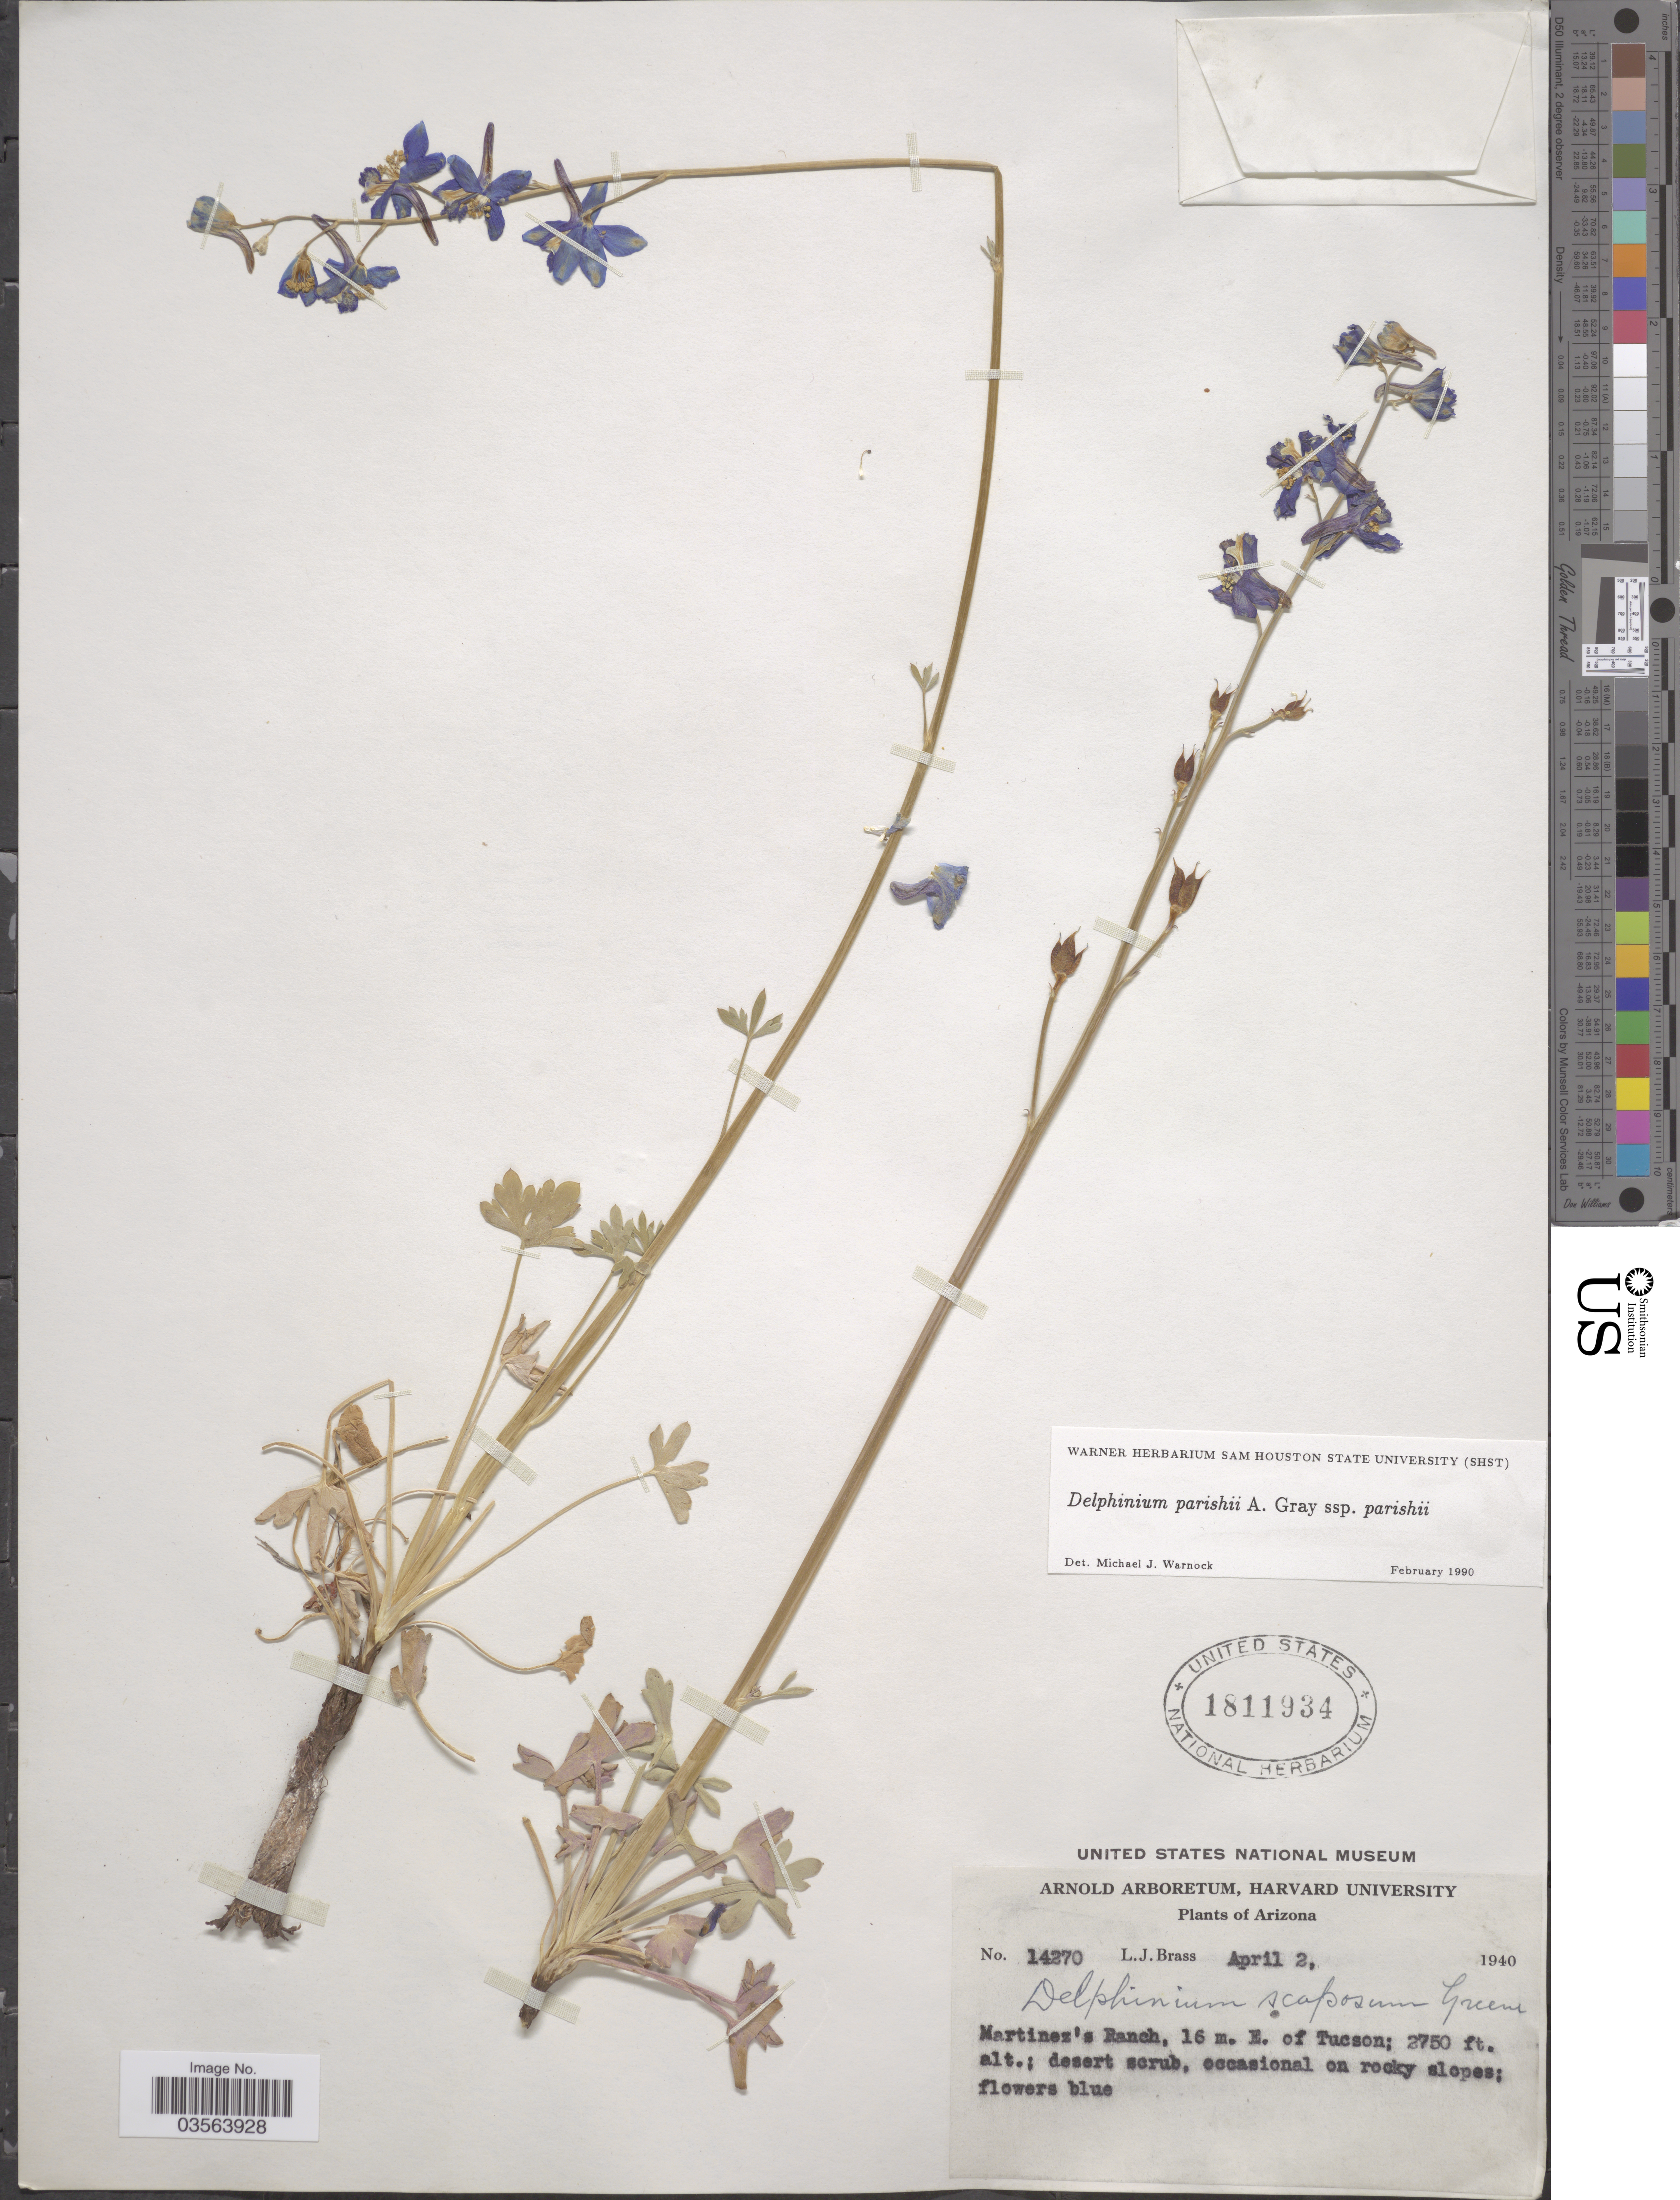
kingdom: Plantae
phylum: Tracheophyta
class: Magnoliopsida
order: Ranunculales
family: Ranunculaceae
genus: Delphinium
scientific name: Delphinium parishii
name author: A. Gray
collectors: L. J. Brass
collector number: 14270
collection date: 1940-04-02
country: United States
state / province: Arizona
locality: Martinez's Ranch, 16 m. E. of Tucson.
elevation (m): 838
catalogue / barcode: US 1811934